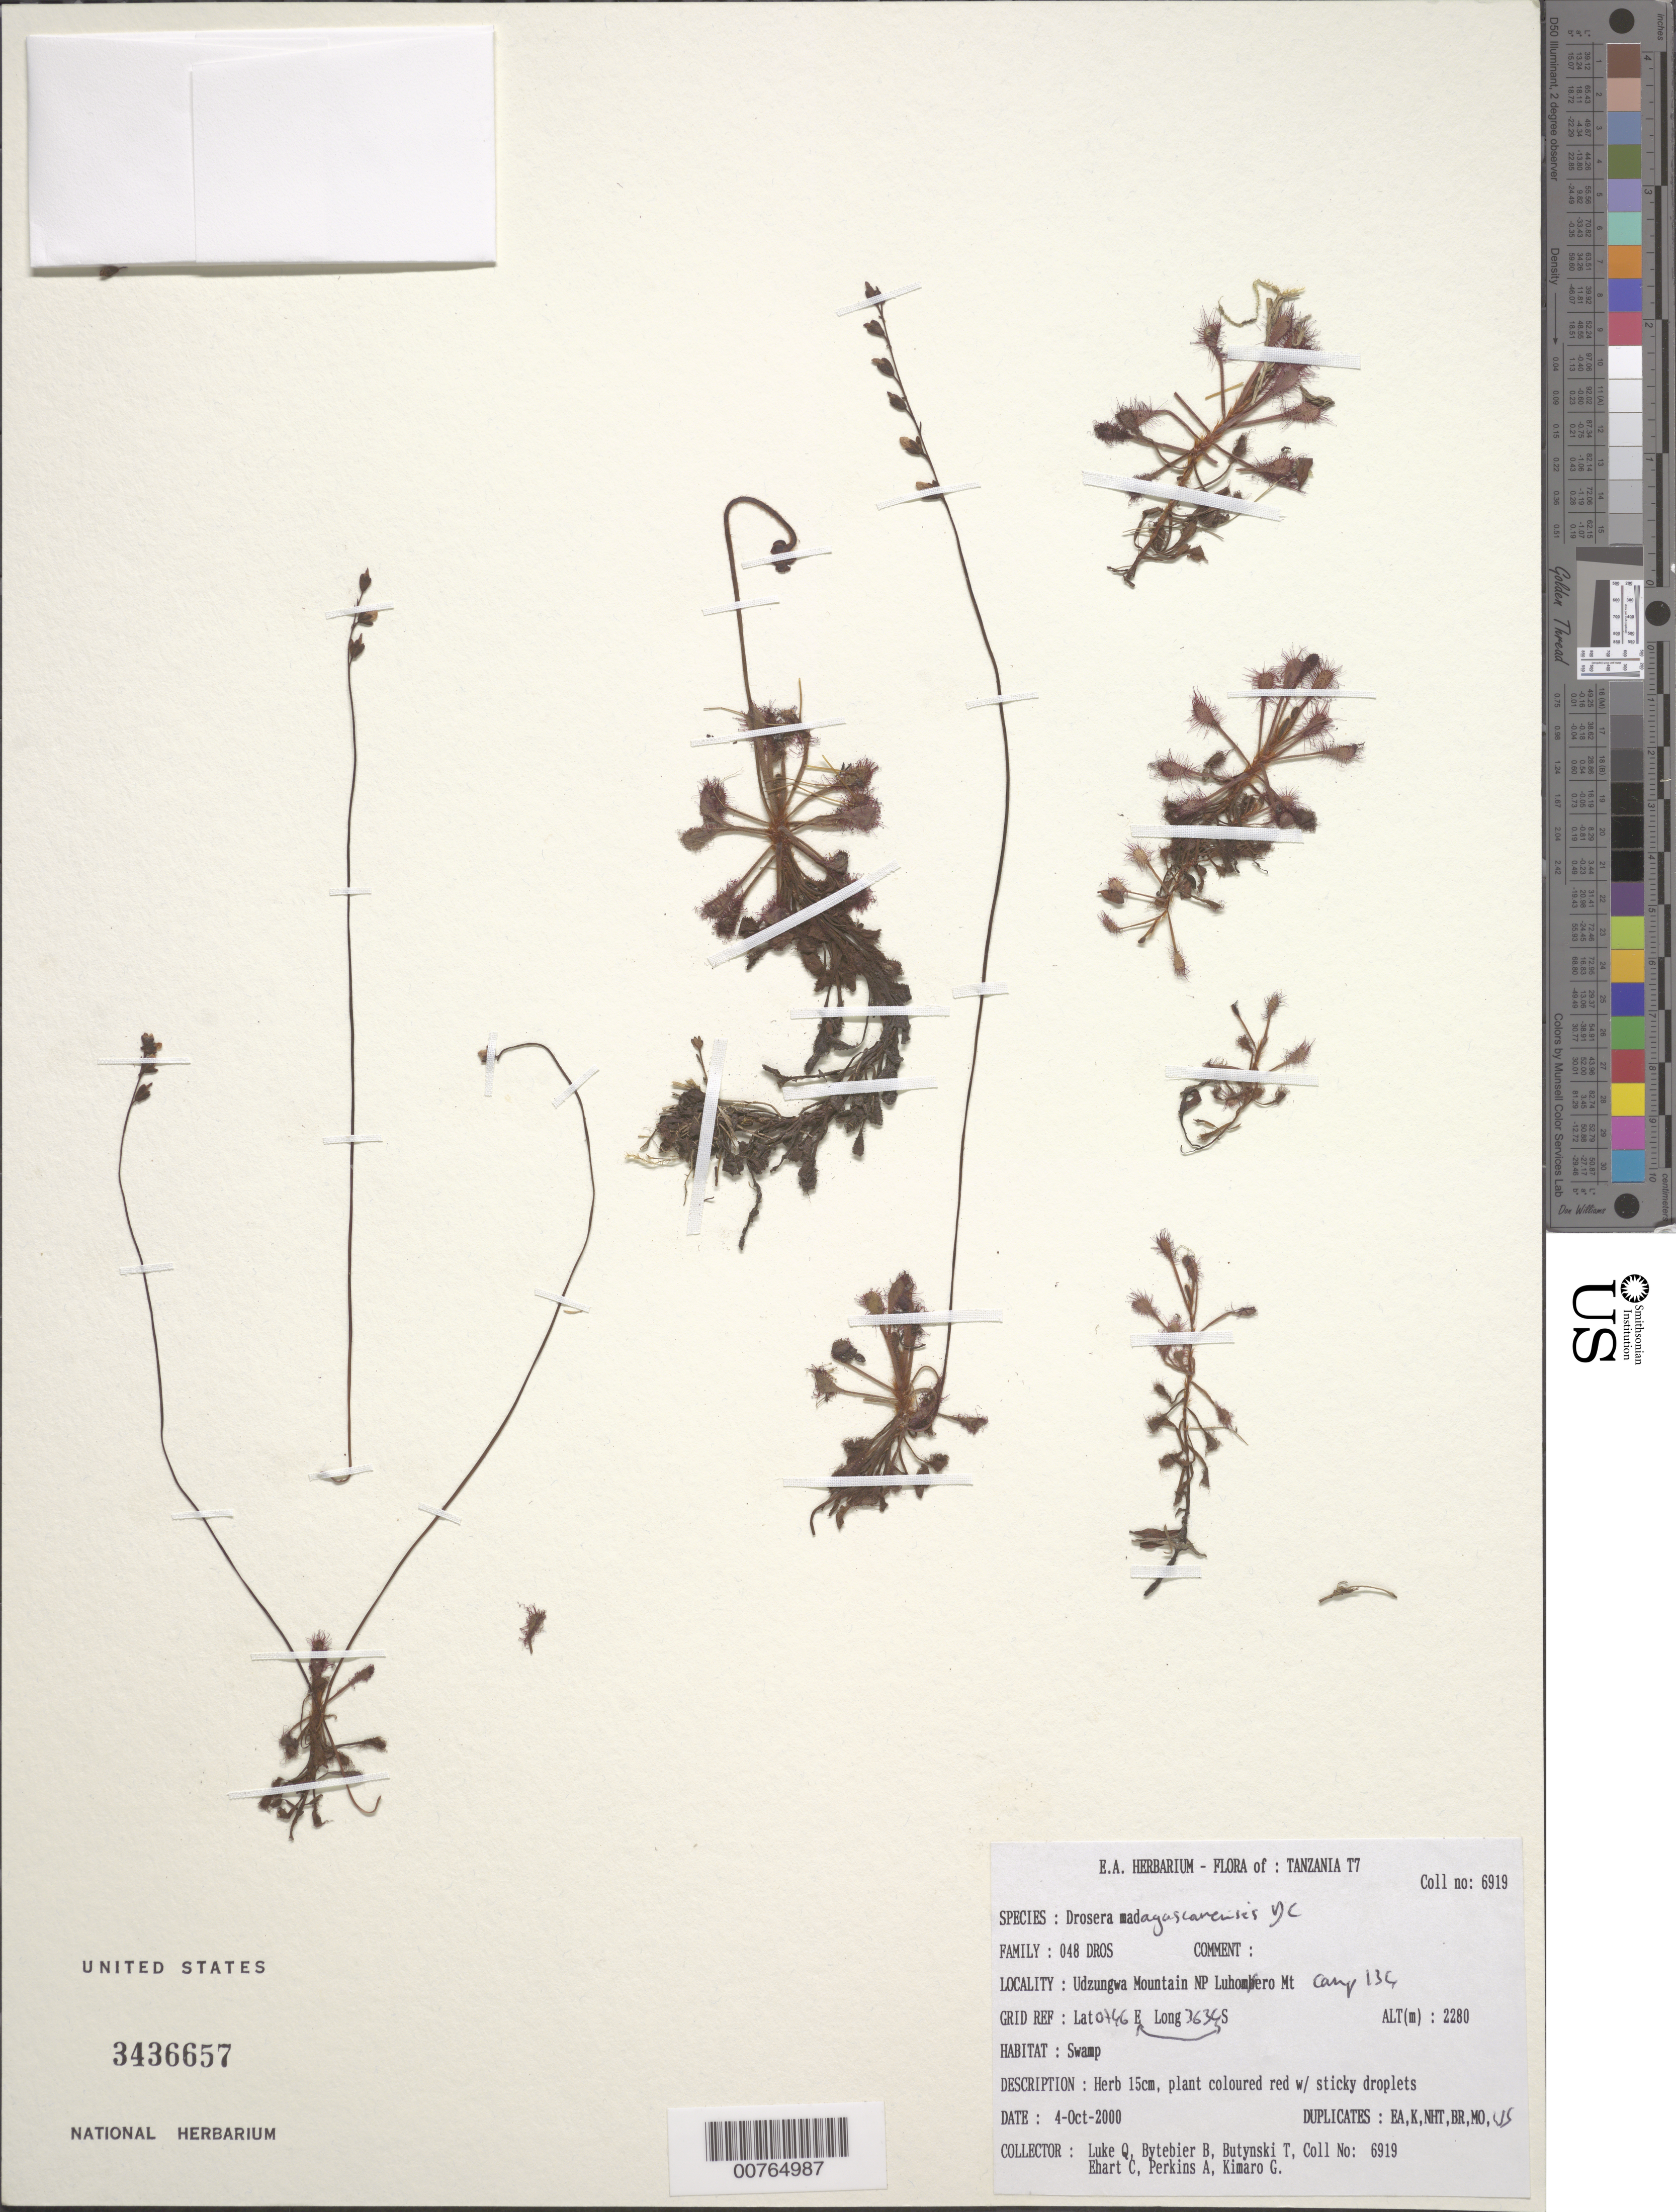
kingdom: Plantae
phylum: Tracheophyta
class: Magnoliopsida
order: Caryophyllales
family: Droseraceae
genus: Drosera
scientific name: Drosera madagascarensis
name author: DC.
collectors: Q. Luke, B. Bytebier, T. Butynski, C. Ehart, A. Perkins & G. Kimaro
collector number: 6919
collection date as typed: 04 Oct 2000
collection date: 2000-10-04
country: Tanzania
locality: Udzungwa Mt. National Park, Luhomero Mt. camp 136.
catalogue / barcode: US 3436657